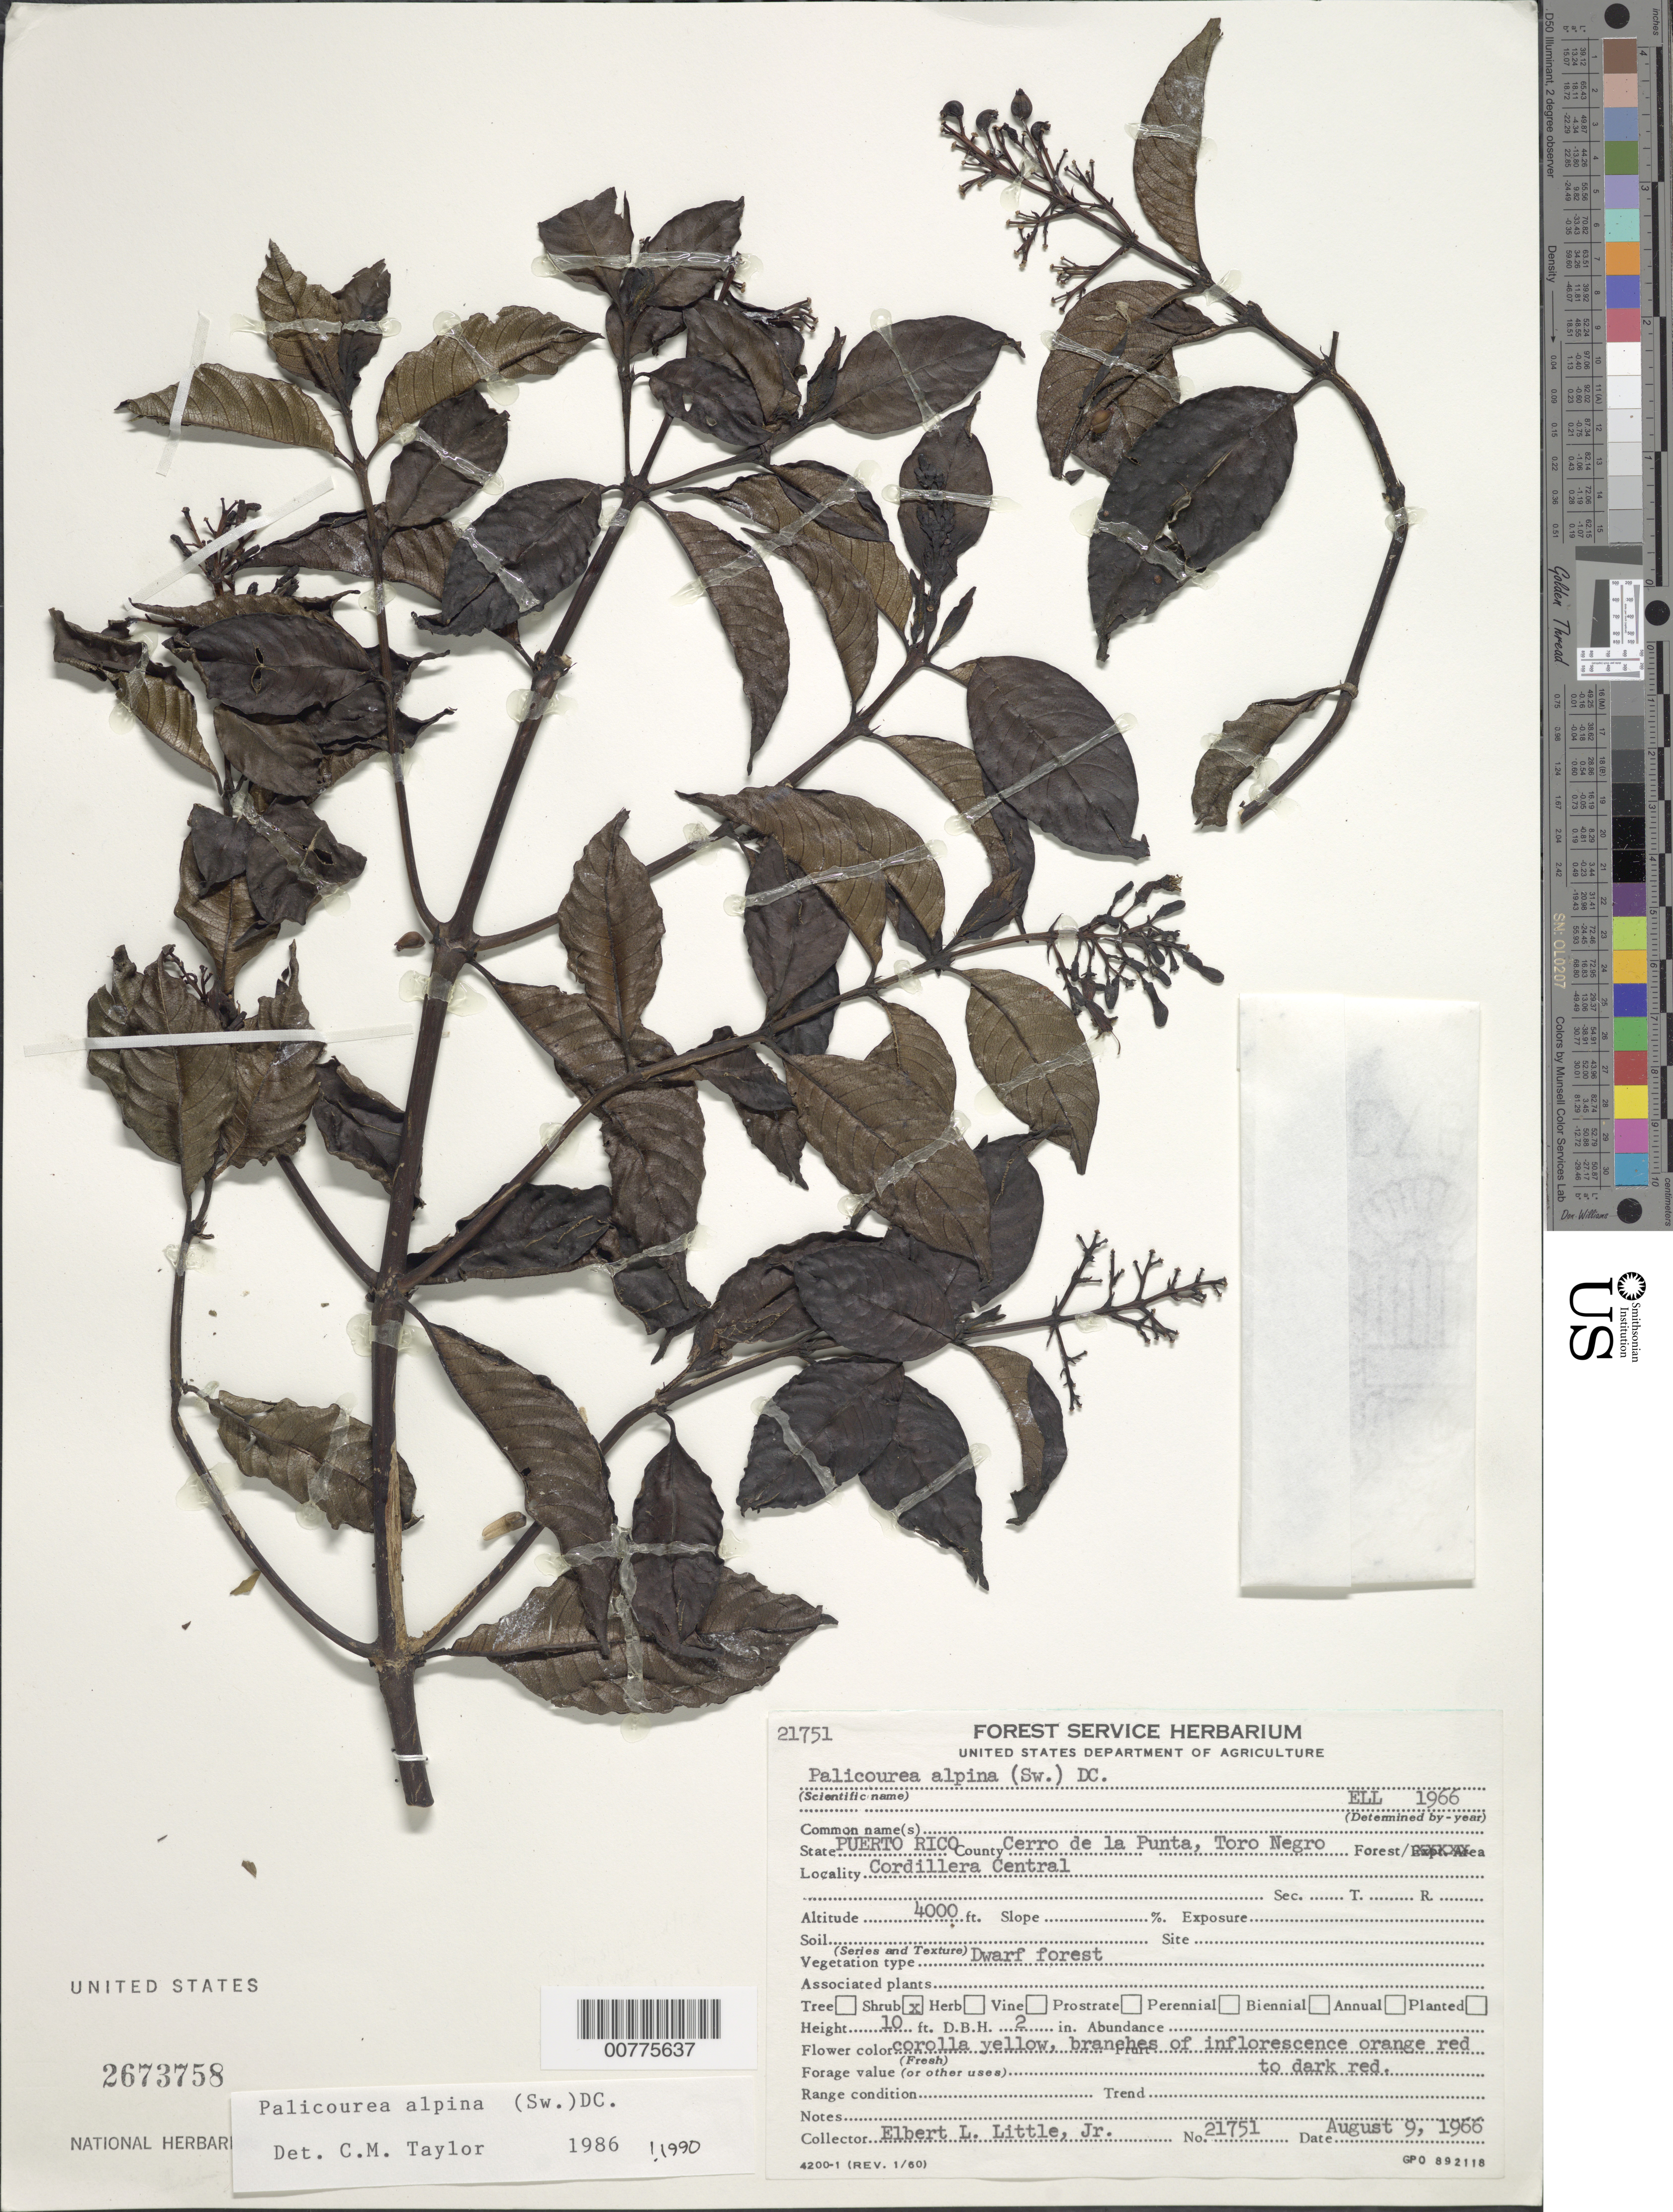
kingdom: Plantae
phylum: Tracheophyta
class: Magnoliopsida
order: Gentianales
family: Rubiaceae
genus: Palicourea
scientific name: Palicourea alpina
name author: (Sw.) DC.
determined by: Taylor, Charlotte M.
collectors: E. L. Little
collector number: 21751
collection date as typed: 09 Aug 1966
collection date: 1966-08-09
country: Puerto Rico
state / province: Jayuya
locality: Cerro de la Punta, Toro Negro. Cordillera Central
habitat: Dwarf forest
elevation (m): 1219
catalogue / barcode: US 2673758